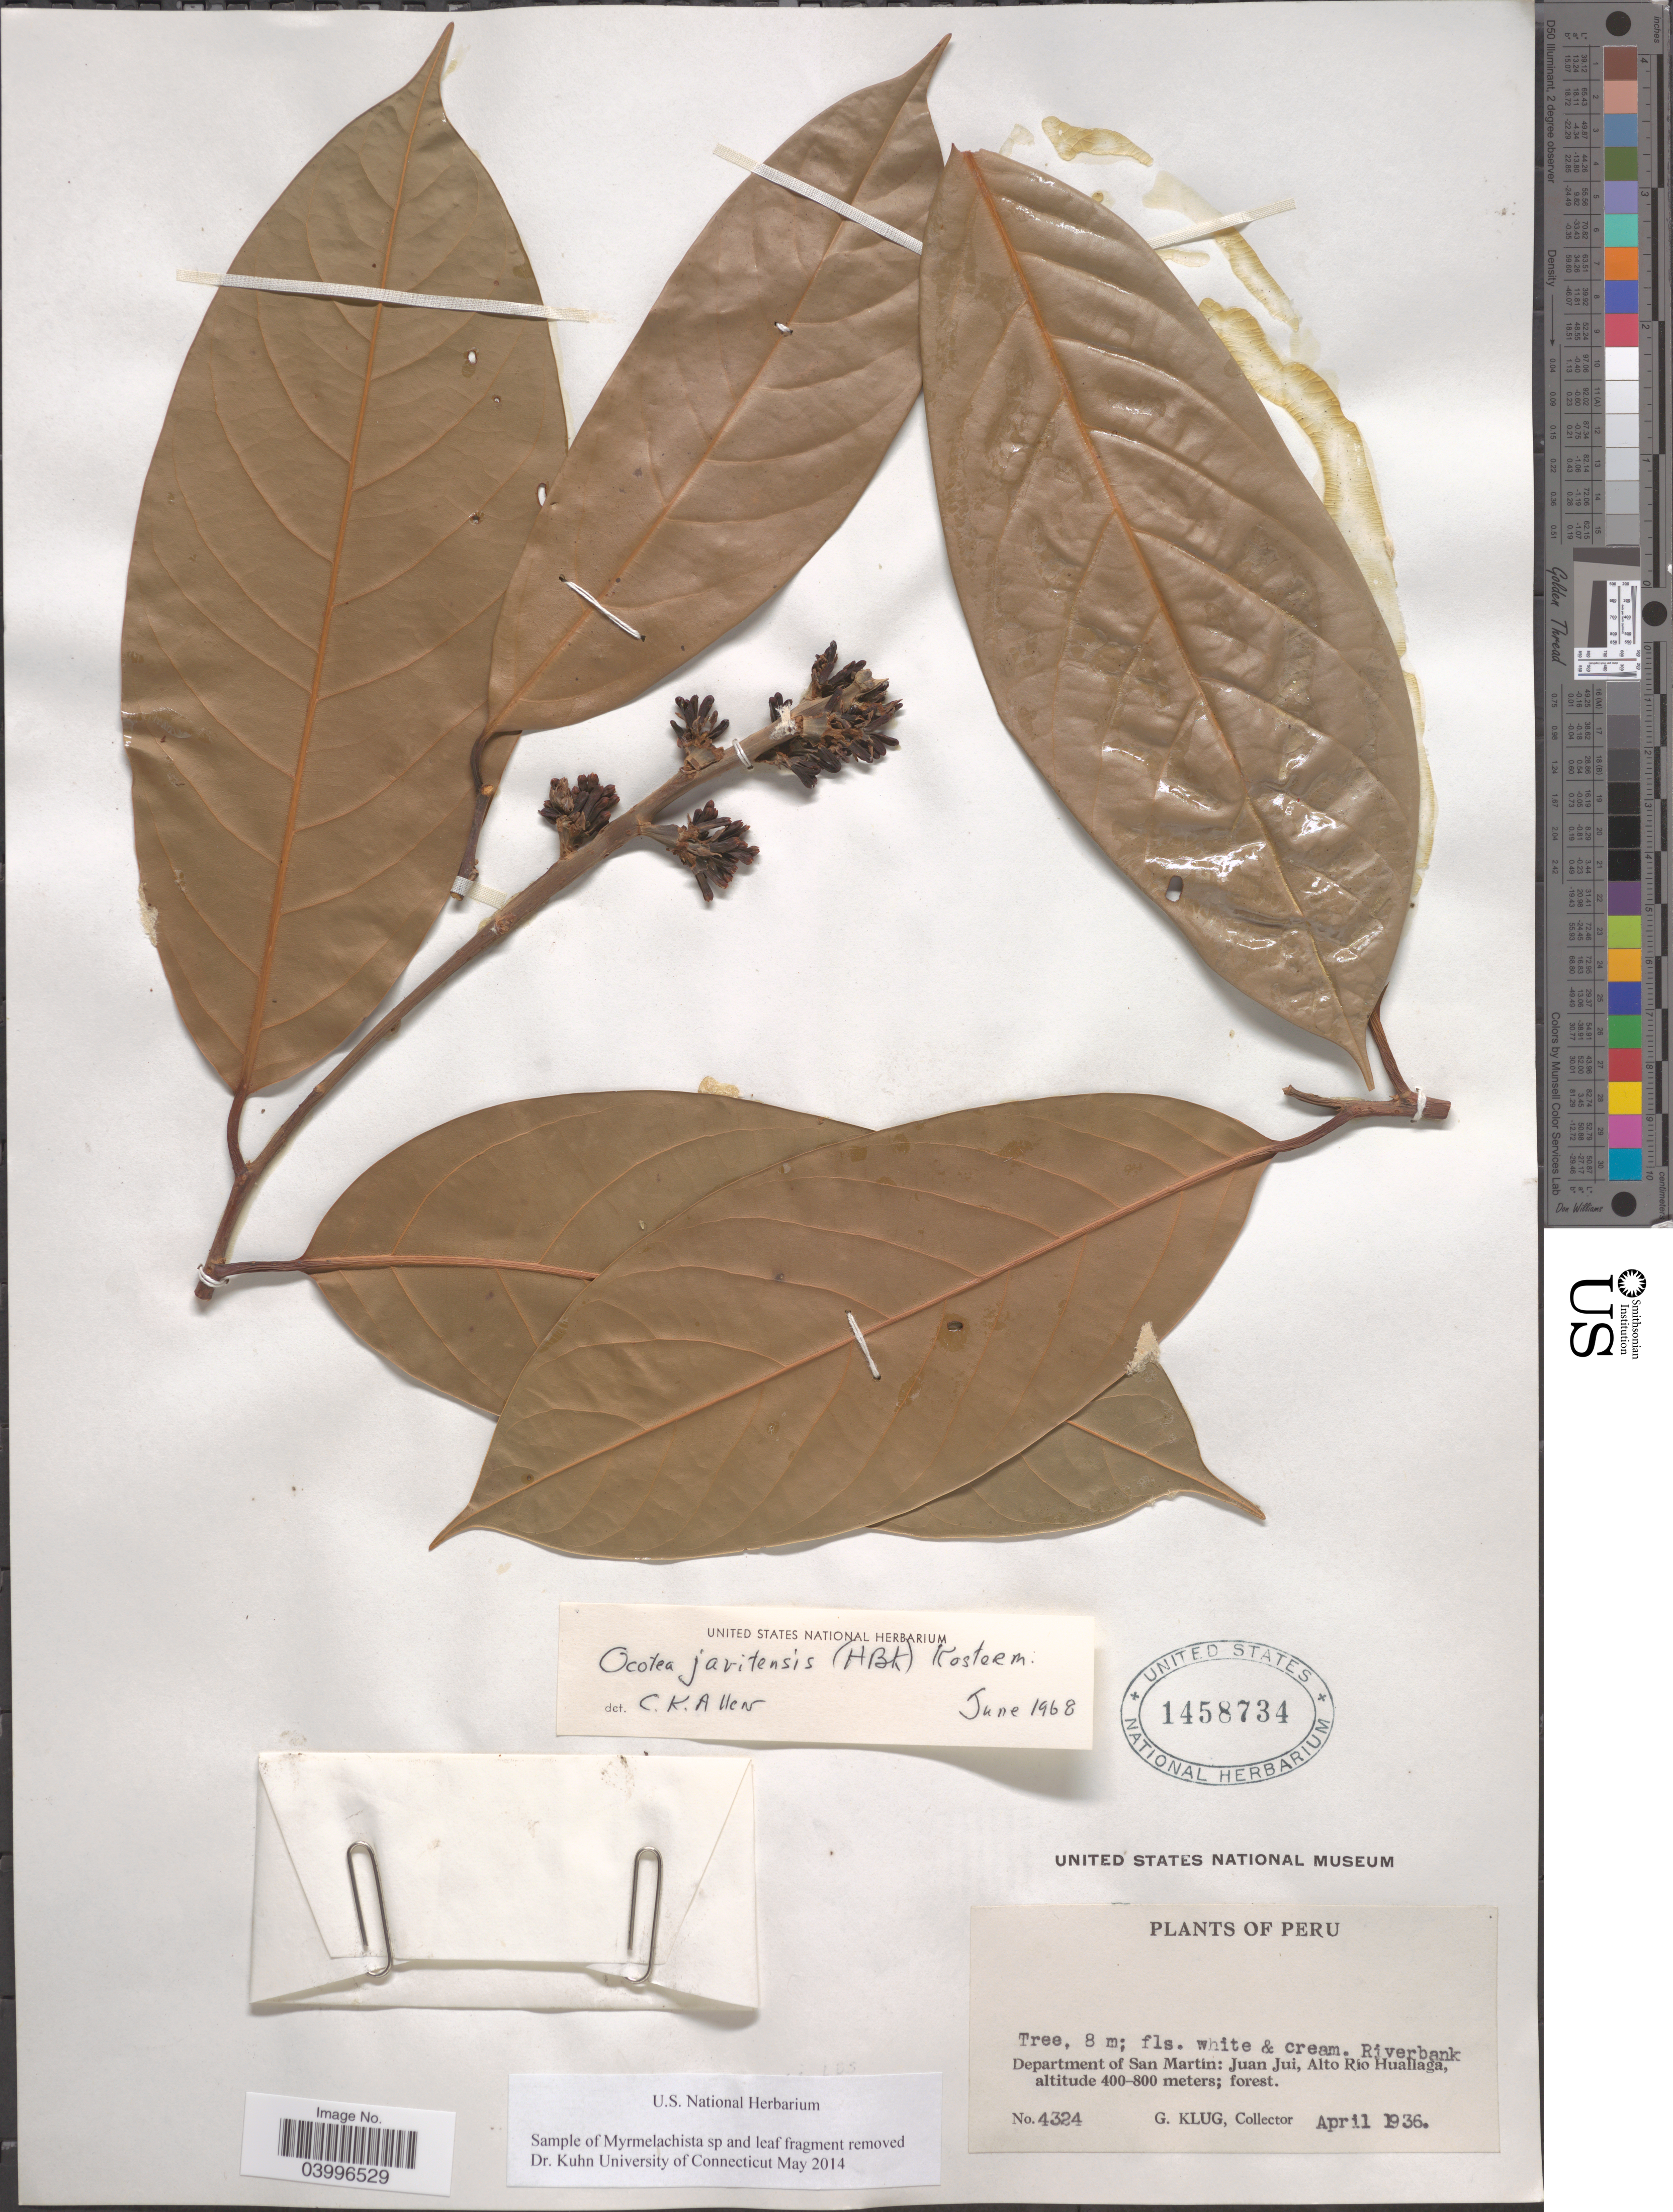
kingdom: Plantae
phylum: Tracheophyta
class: Magnoliopsida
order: Laurales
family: Lauraceae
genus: Ocotea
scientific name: Ocotea javitensis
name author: (Kunth) Pittier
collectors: G. Klug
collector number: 4324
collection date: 1936-04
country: Peru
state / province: San Martín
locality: Department of San Martín: Juan Jui, Alto Río Huallaga.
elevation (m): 400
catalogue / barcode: US 1458734